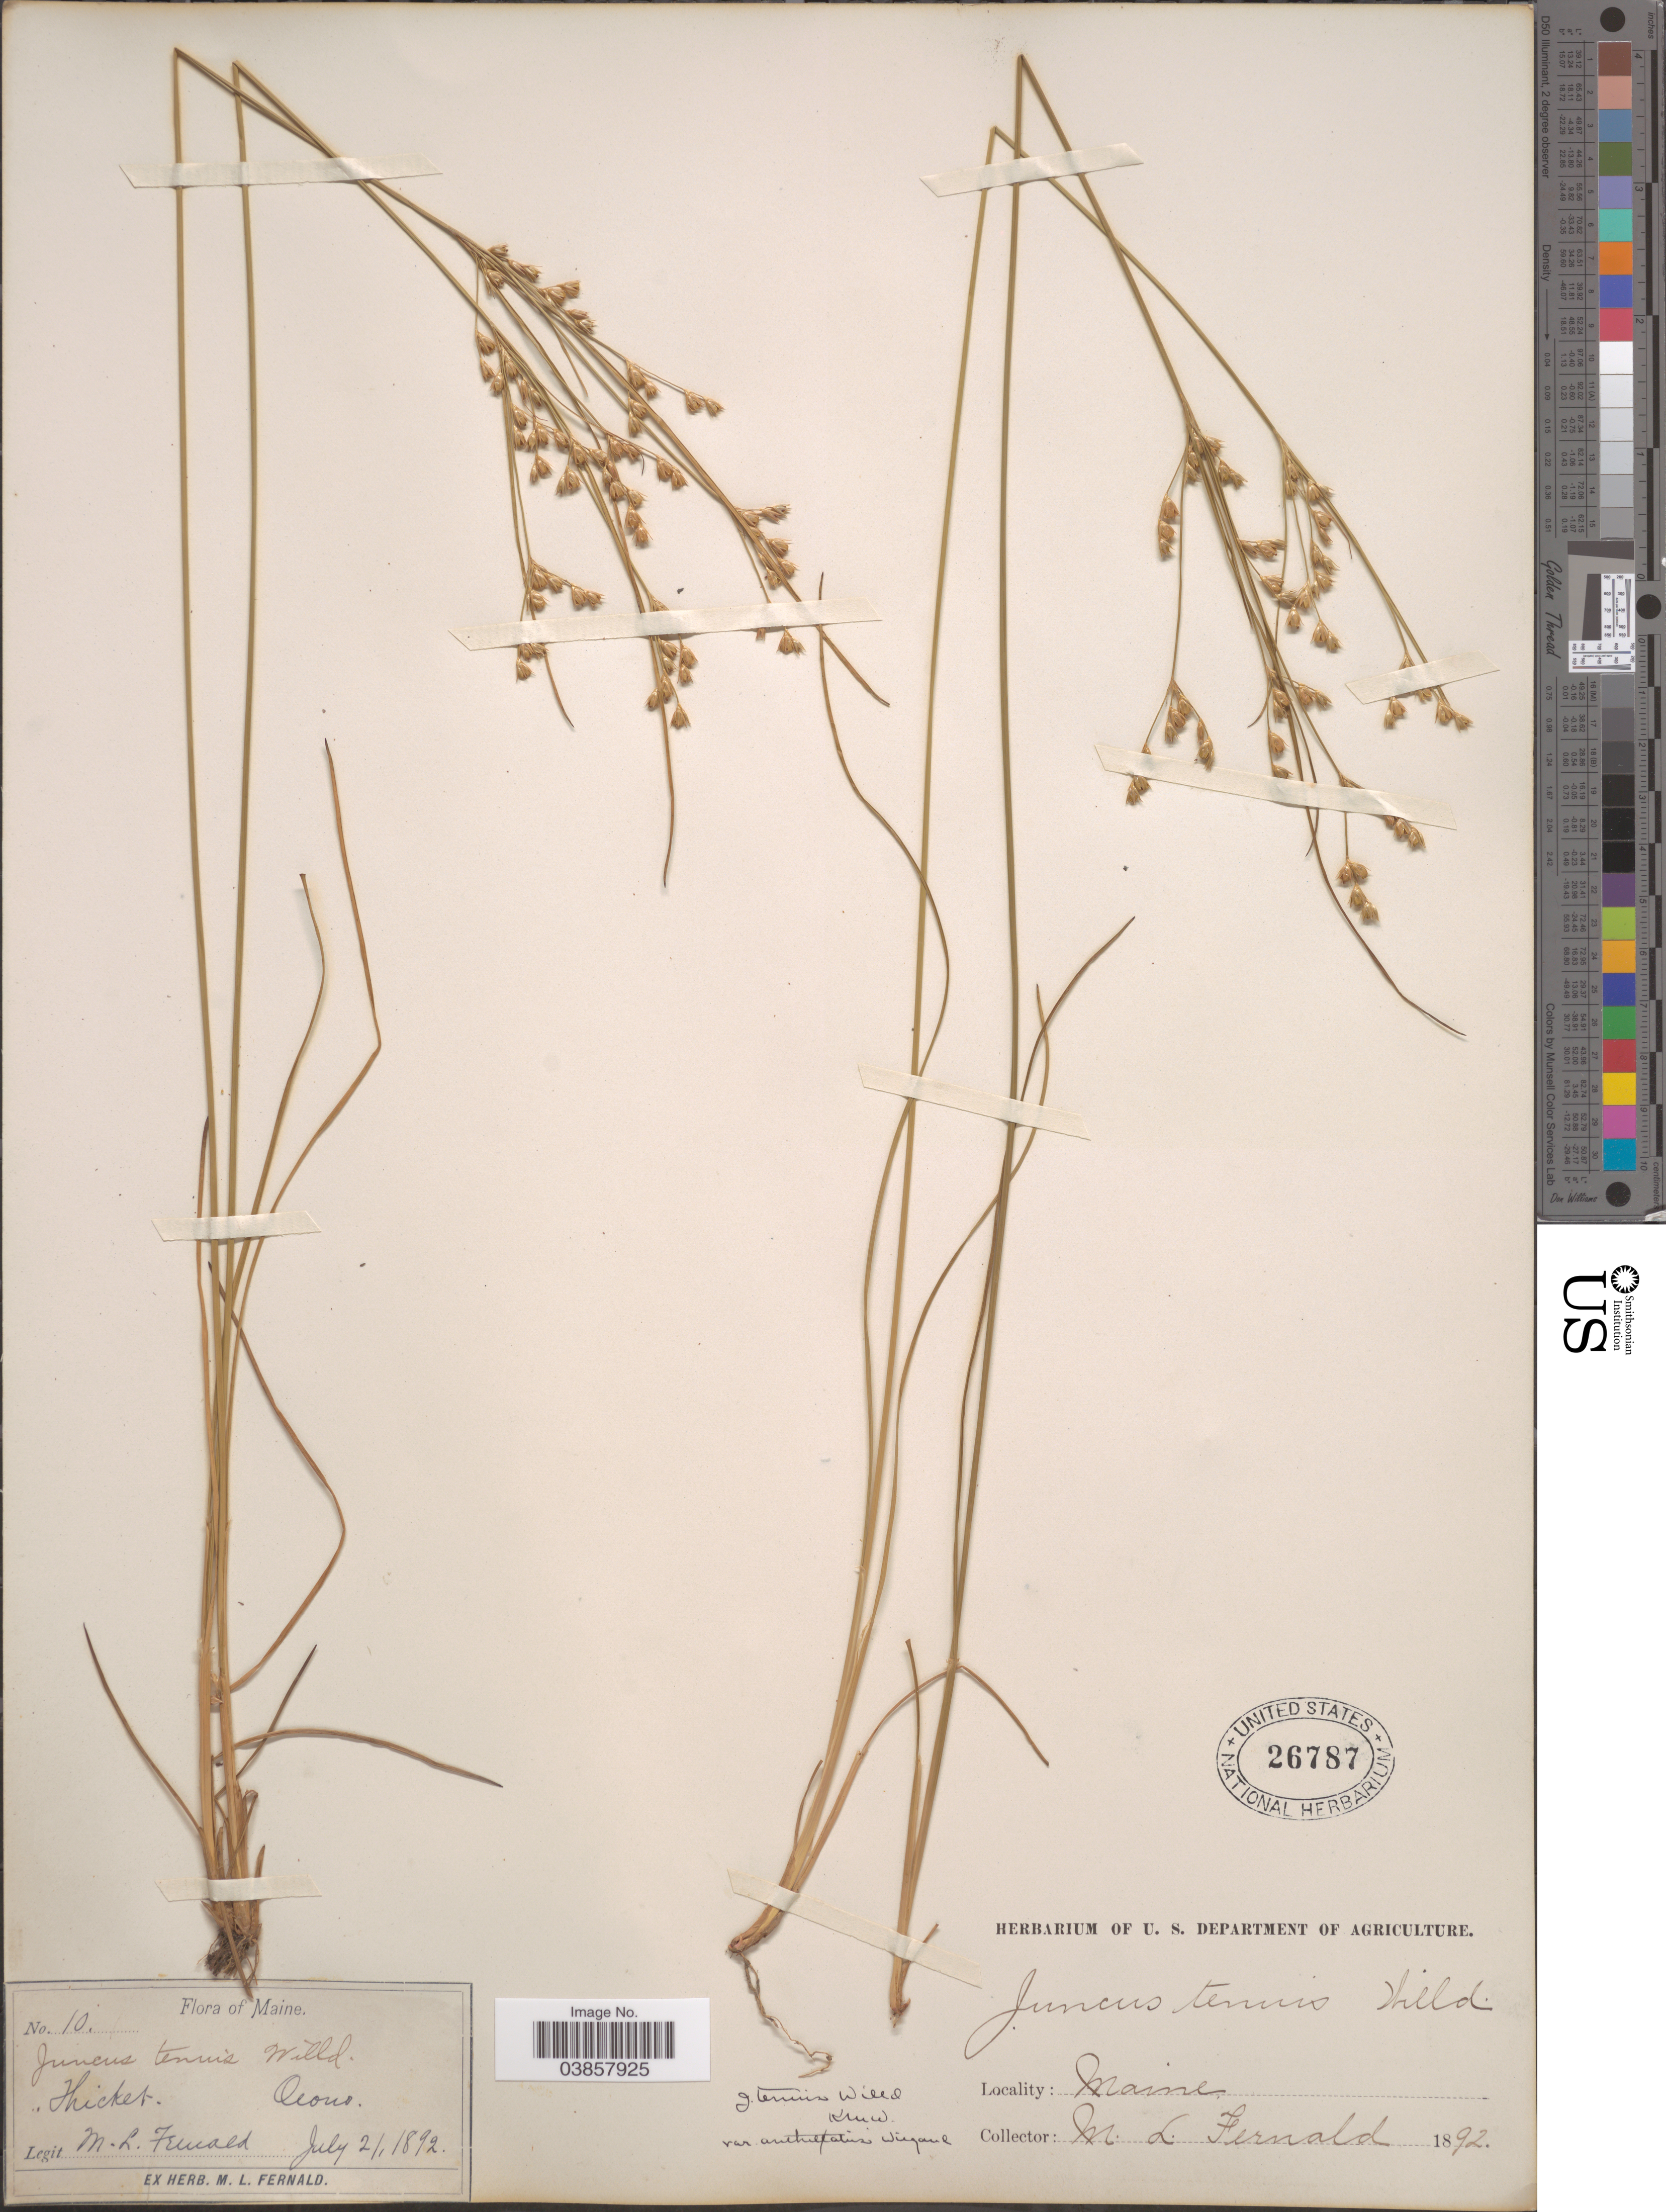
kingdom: Plantae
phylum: Tracheophyta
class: Liliopsida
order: Poales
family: Juncaceae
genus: Juncus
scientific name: Juncus tenuis f. anthelatus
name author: (Wiegand) F.J. Herm.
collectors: M. L. Fernald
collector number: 10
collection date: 1892-07-21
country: United States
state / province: Maine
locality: Orono.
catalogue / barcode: US 26787